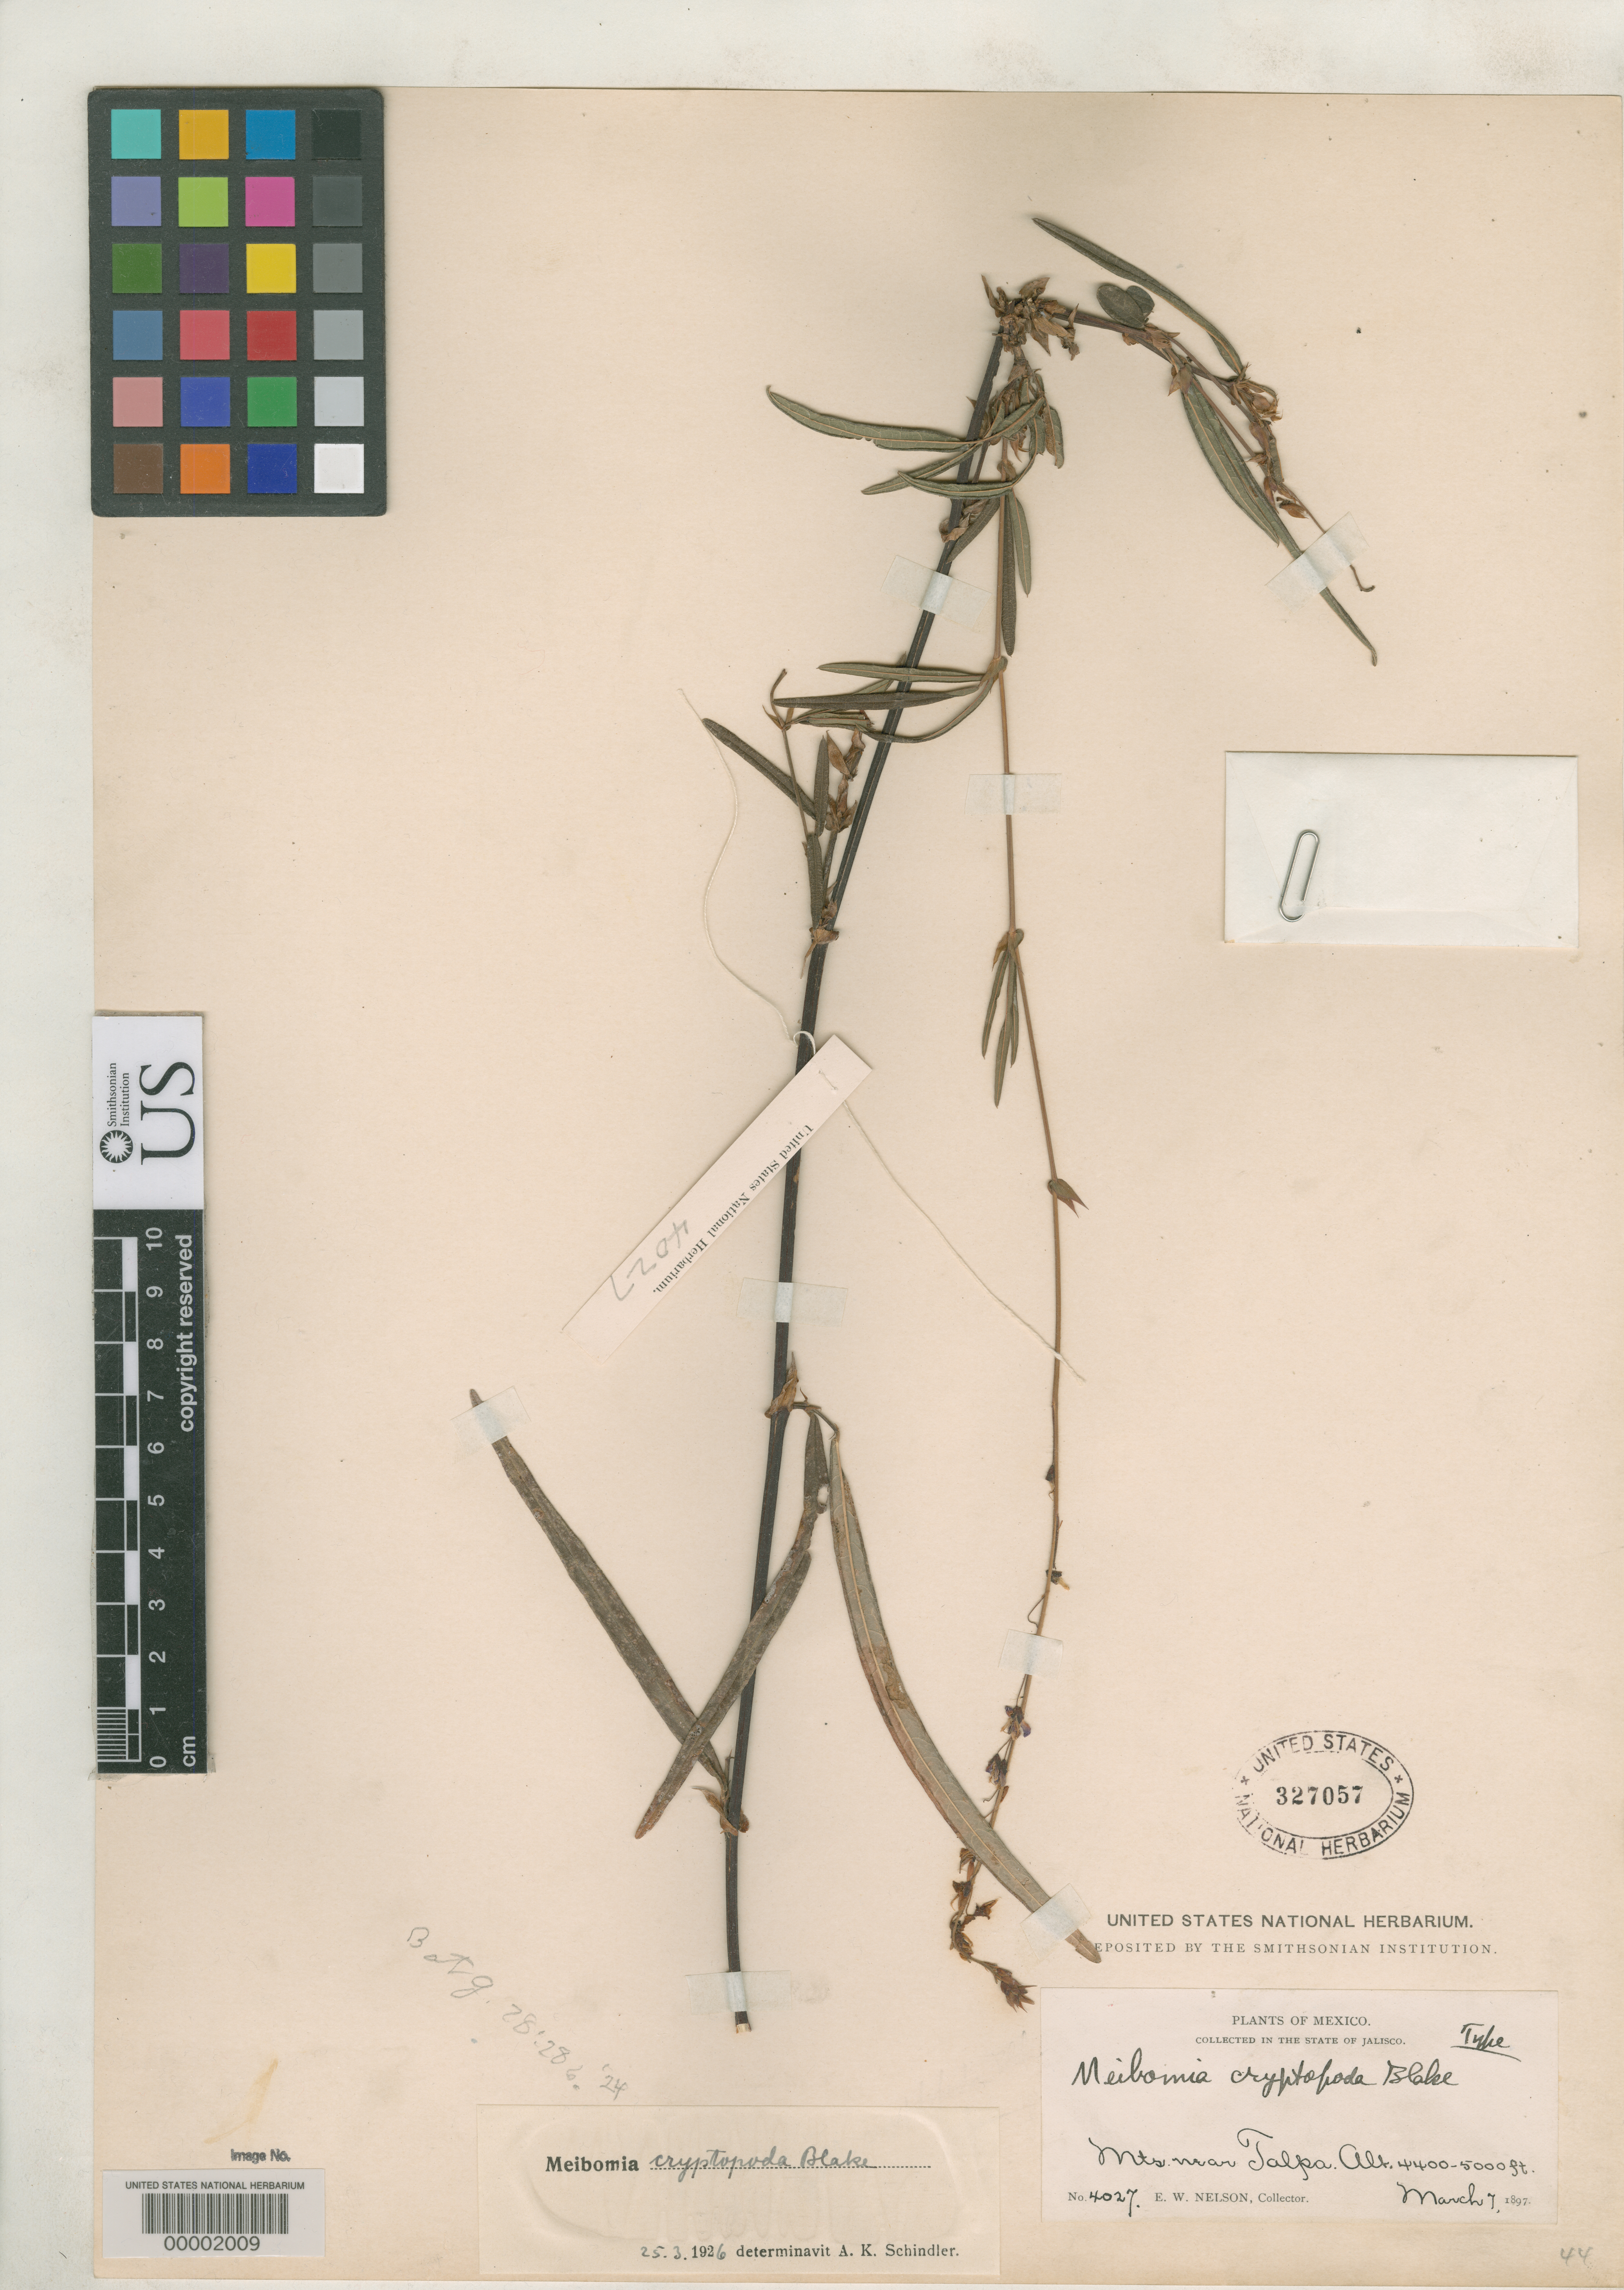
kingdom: Plantae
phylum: Tracheophyta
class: Magnoliopsida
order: Fabales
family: Fabaceae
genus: Meibomia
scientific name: Meibomia cryptopoda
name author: S.F. Blake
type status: Holotype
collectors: E. W. Nelson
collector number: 4027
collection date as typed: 07 Mar 1897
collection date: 1897-03-07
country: Mexico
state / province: Jalisco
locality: Mountains near Talpa.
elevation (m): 1340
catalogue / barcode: US 327057